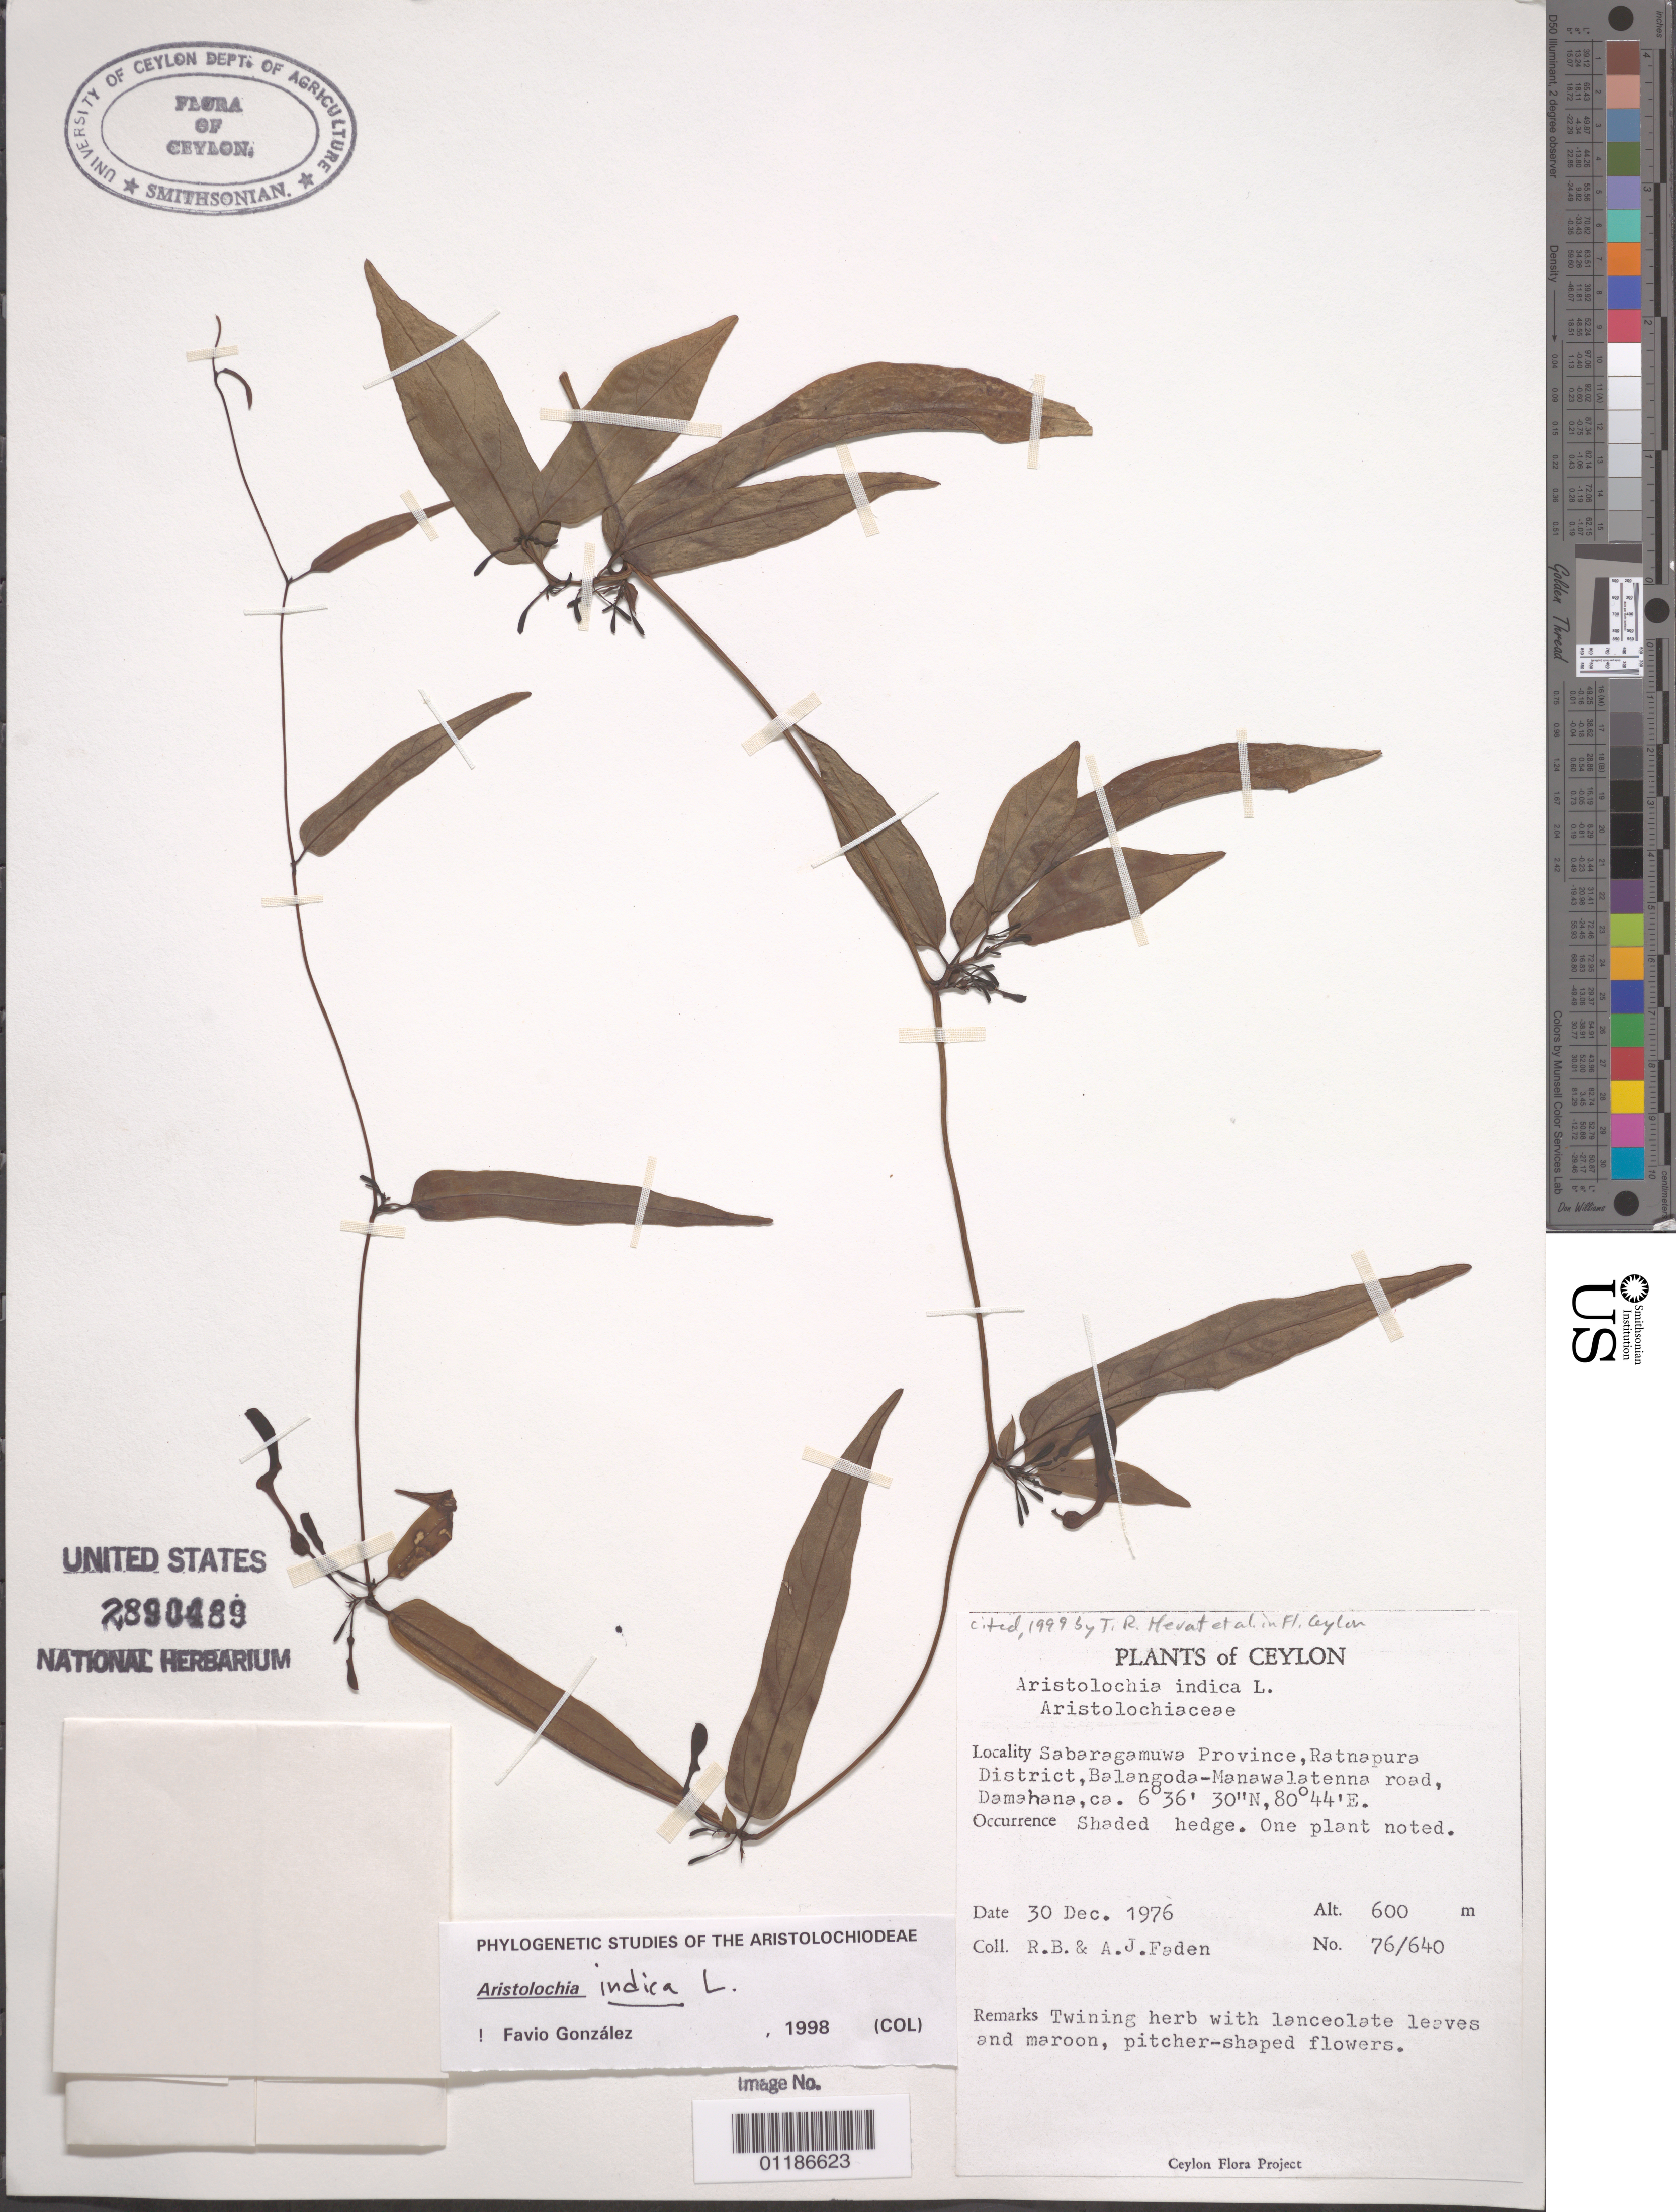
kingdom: Plantae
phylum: Tracheophyta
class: Magnoliopsida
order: Piperales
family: Aristolochiaceae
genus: Aristolochia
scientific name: Aristolochia indica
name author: L.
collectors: R. B. Faden & A. J. Faden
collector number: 76/640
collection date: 1976-12-30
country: Sri Lanka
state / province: Sabaragamuwa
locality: Sabaragamuwa Province, Ratnapura District, Balangoda-Manawalatenna road, Damahana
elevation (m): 600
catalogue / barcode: US 2890489